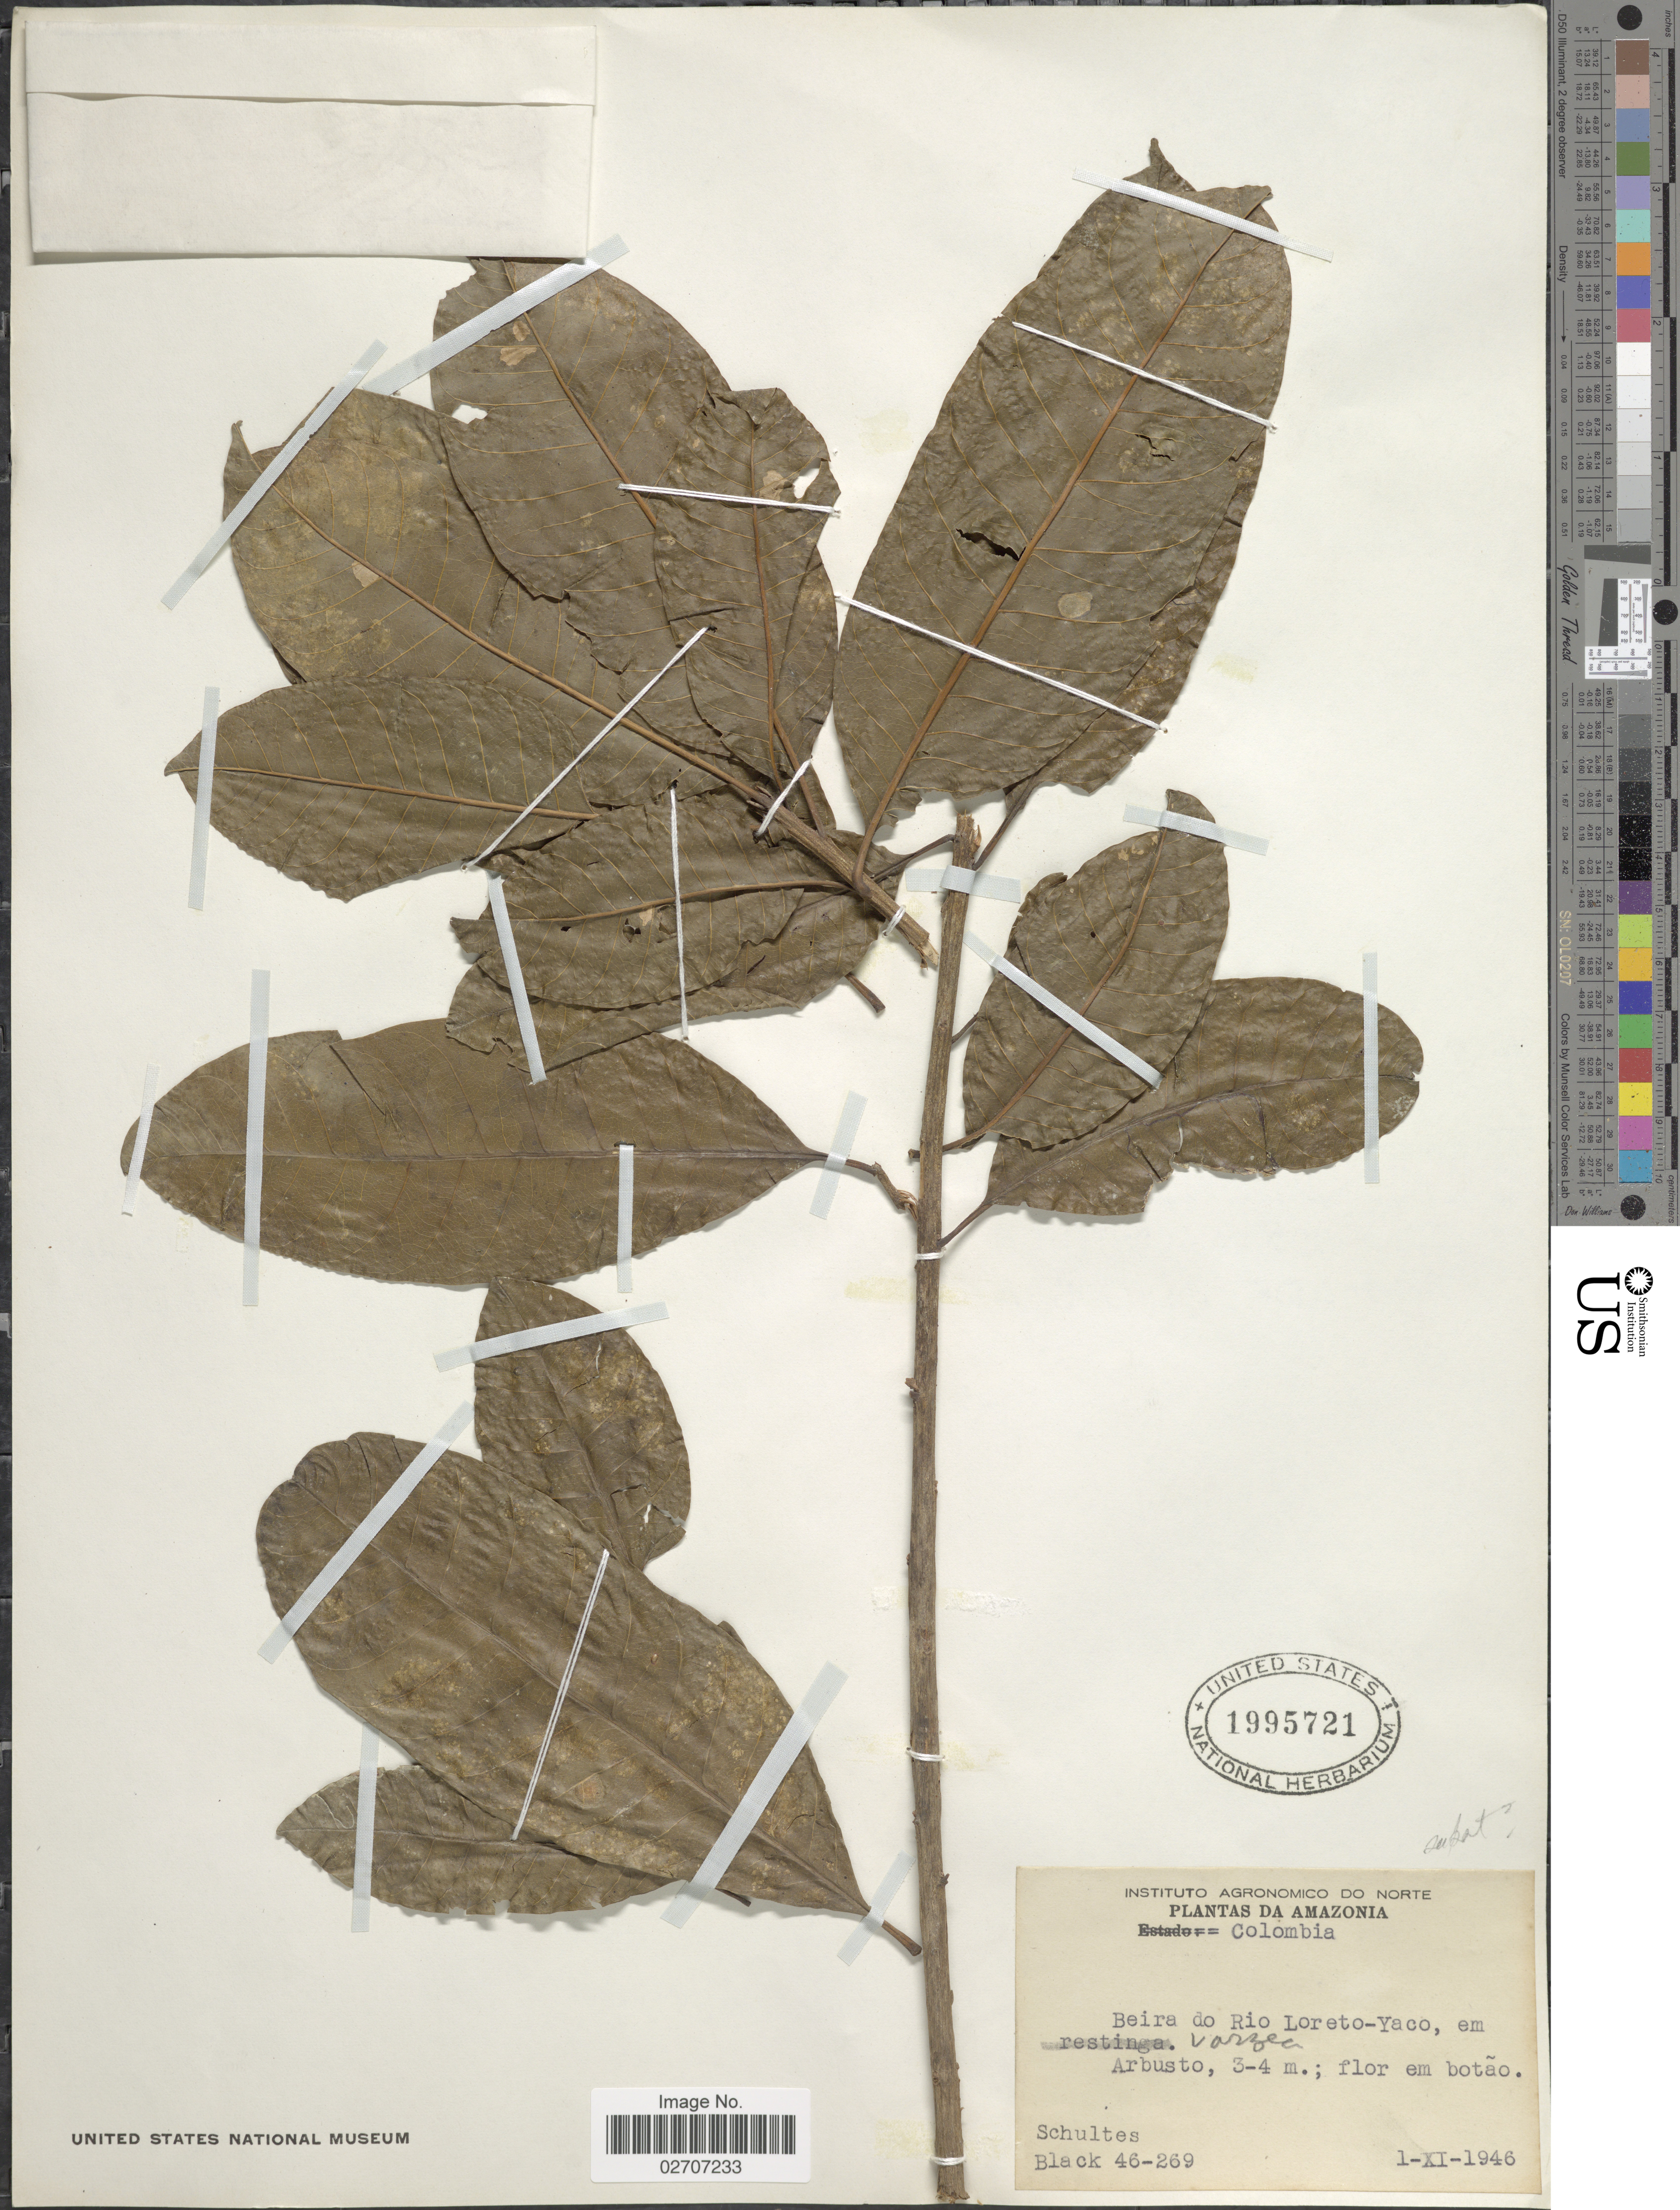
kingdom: Plantae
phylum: Tracheophyta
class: Magnoliopsida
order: Ericales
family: Sapotaceae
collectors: -- Schultes & -- Black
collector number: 46-269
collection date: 1946-11-01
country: Colombia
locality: Beira do Rio Loreto-Yaco, em varzea. Amazonia.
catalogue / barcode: US 1995721